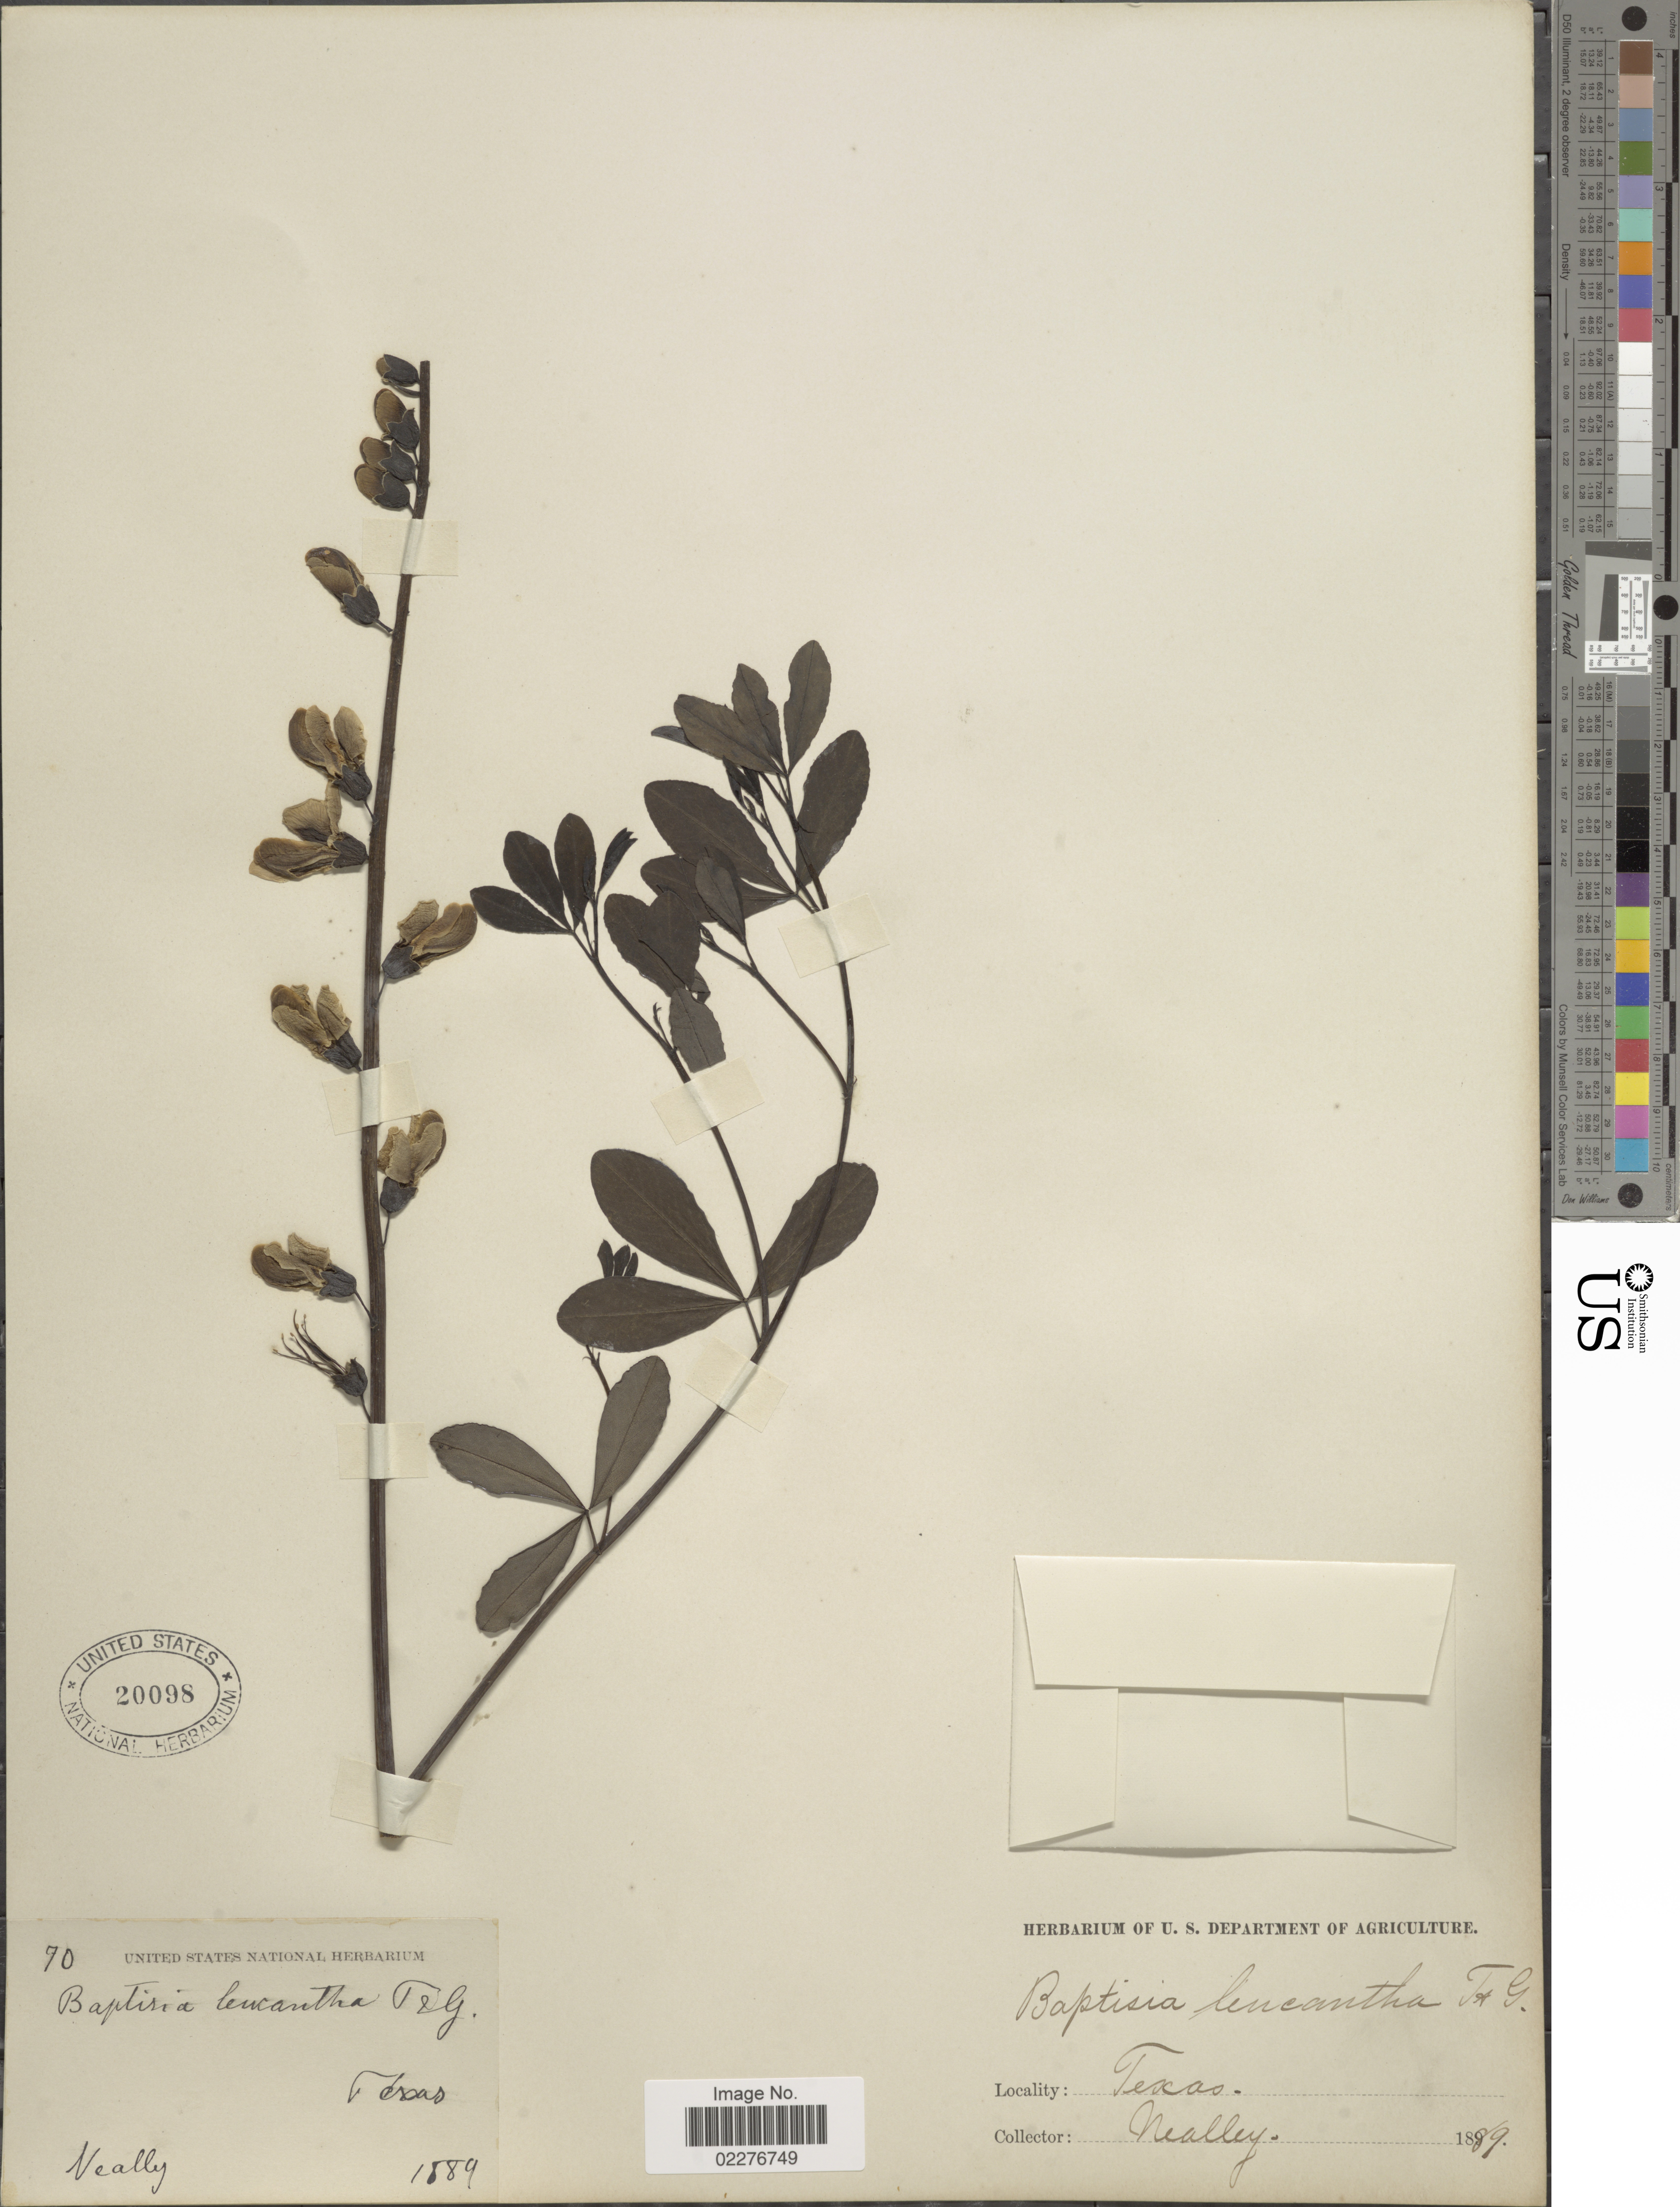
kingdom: Plantae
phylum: Tracheophyta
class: Magnoliopsida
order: Fabales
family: Fabaceae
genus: Baptisia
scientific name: Baptisia leucantha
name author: Torr. & A. Gray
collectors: Nealley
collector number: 70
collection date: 1889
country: United States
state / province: Texas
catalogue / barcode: US 20098